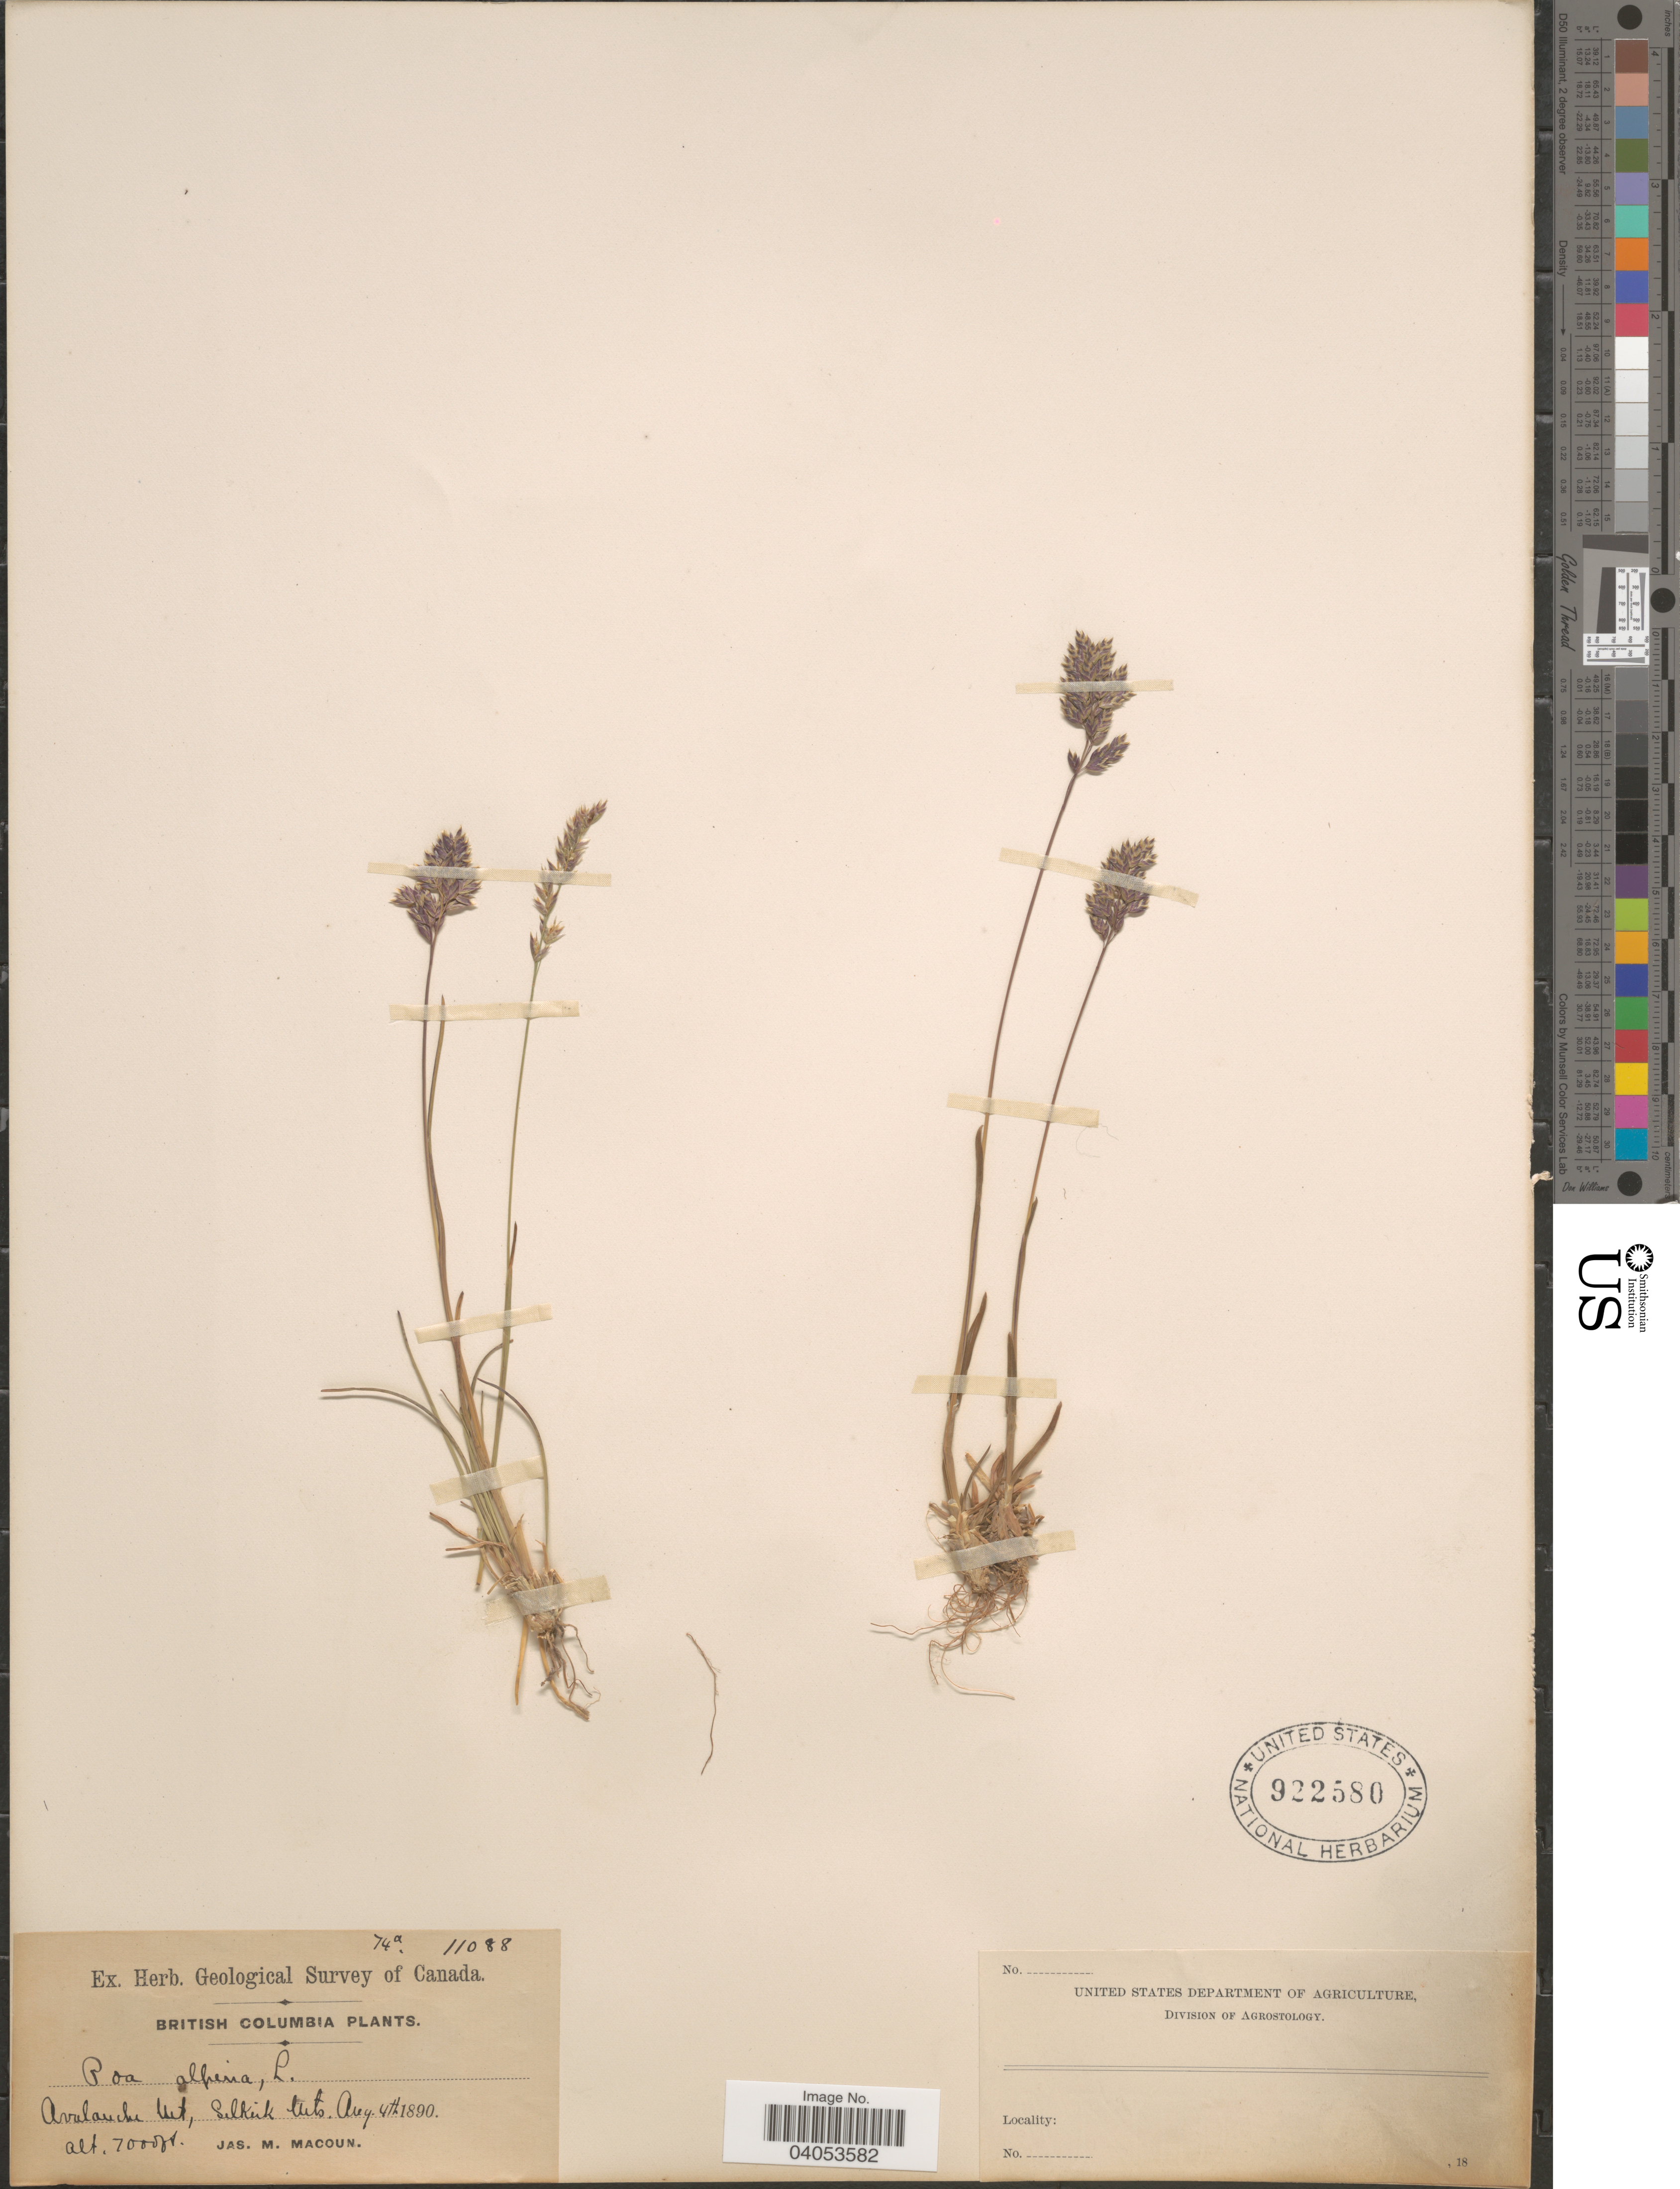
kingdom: Plantae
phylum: Tracheophyta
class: Liliopsida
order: Poales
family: Poaceae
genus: Poa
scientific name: Poa alpina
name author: L.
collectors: J. M. Macoun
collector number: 11088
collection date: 1890-08-04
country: Canada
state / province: British Columbia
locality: Avalanche Mt, Selkirk Mts.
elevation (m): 2134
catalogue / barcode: US 922580